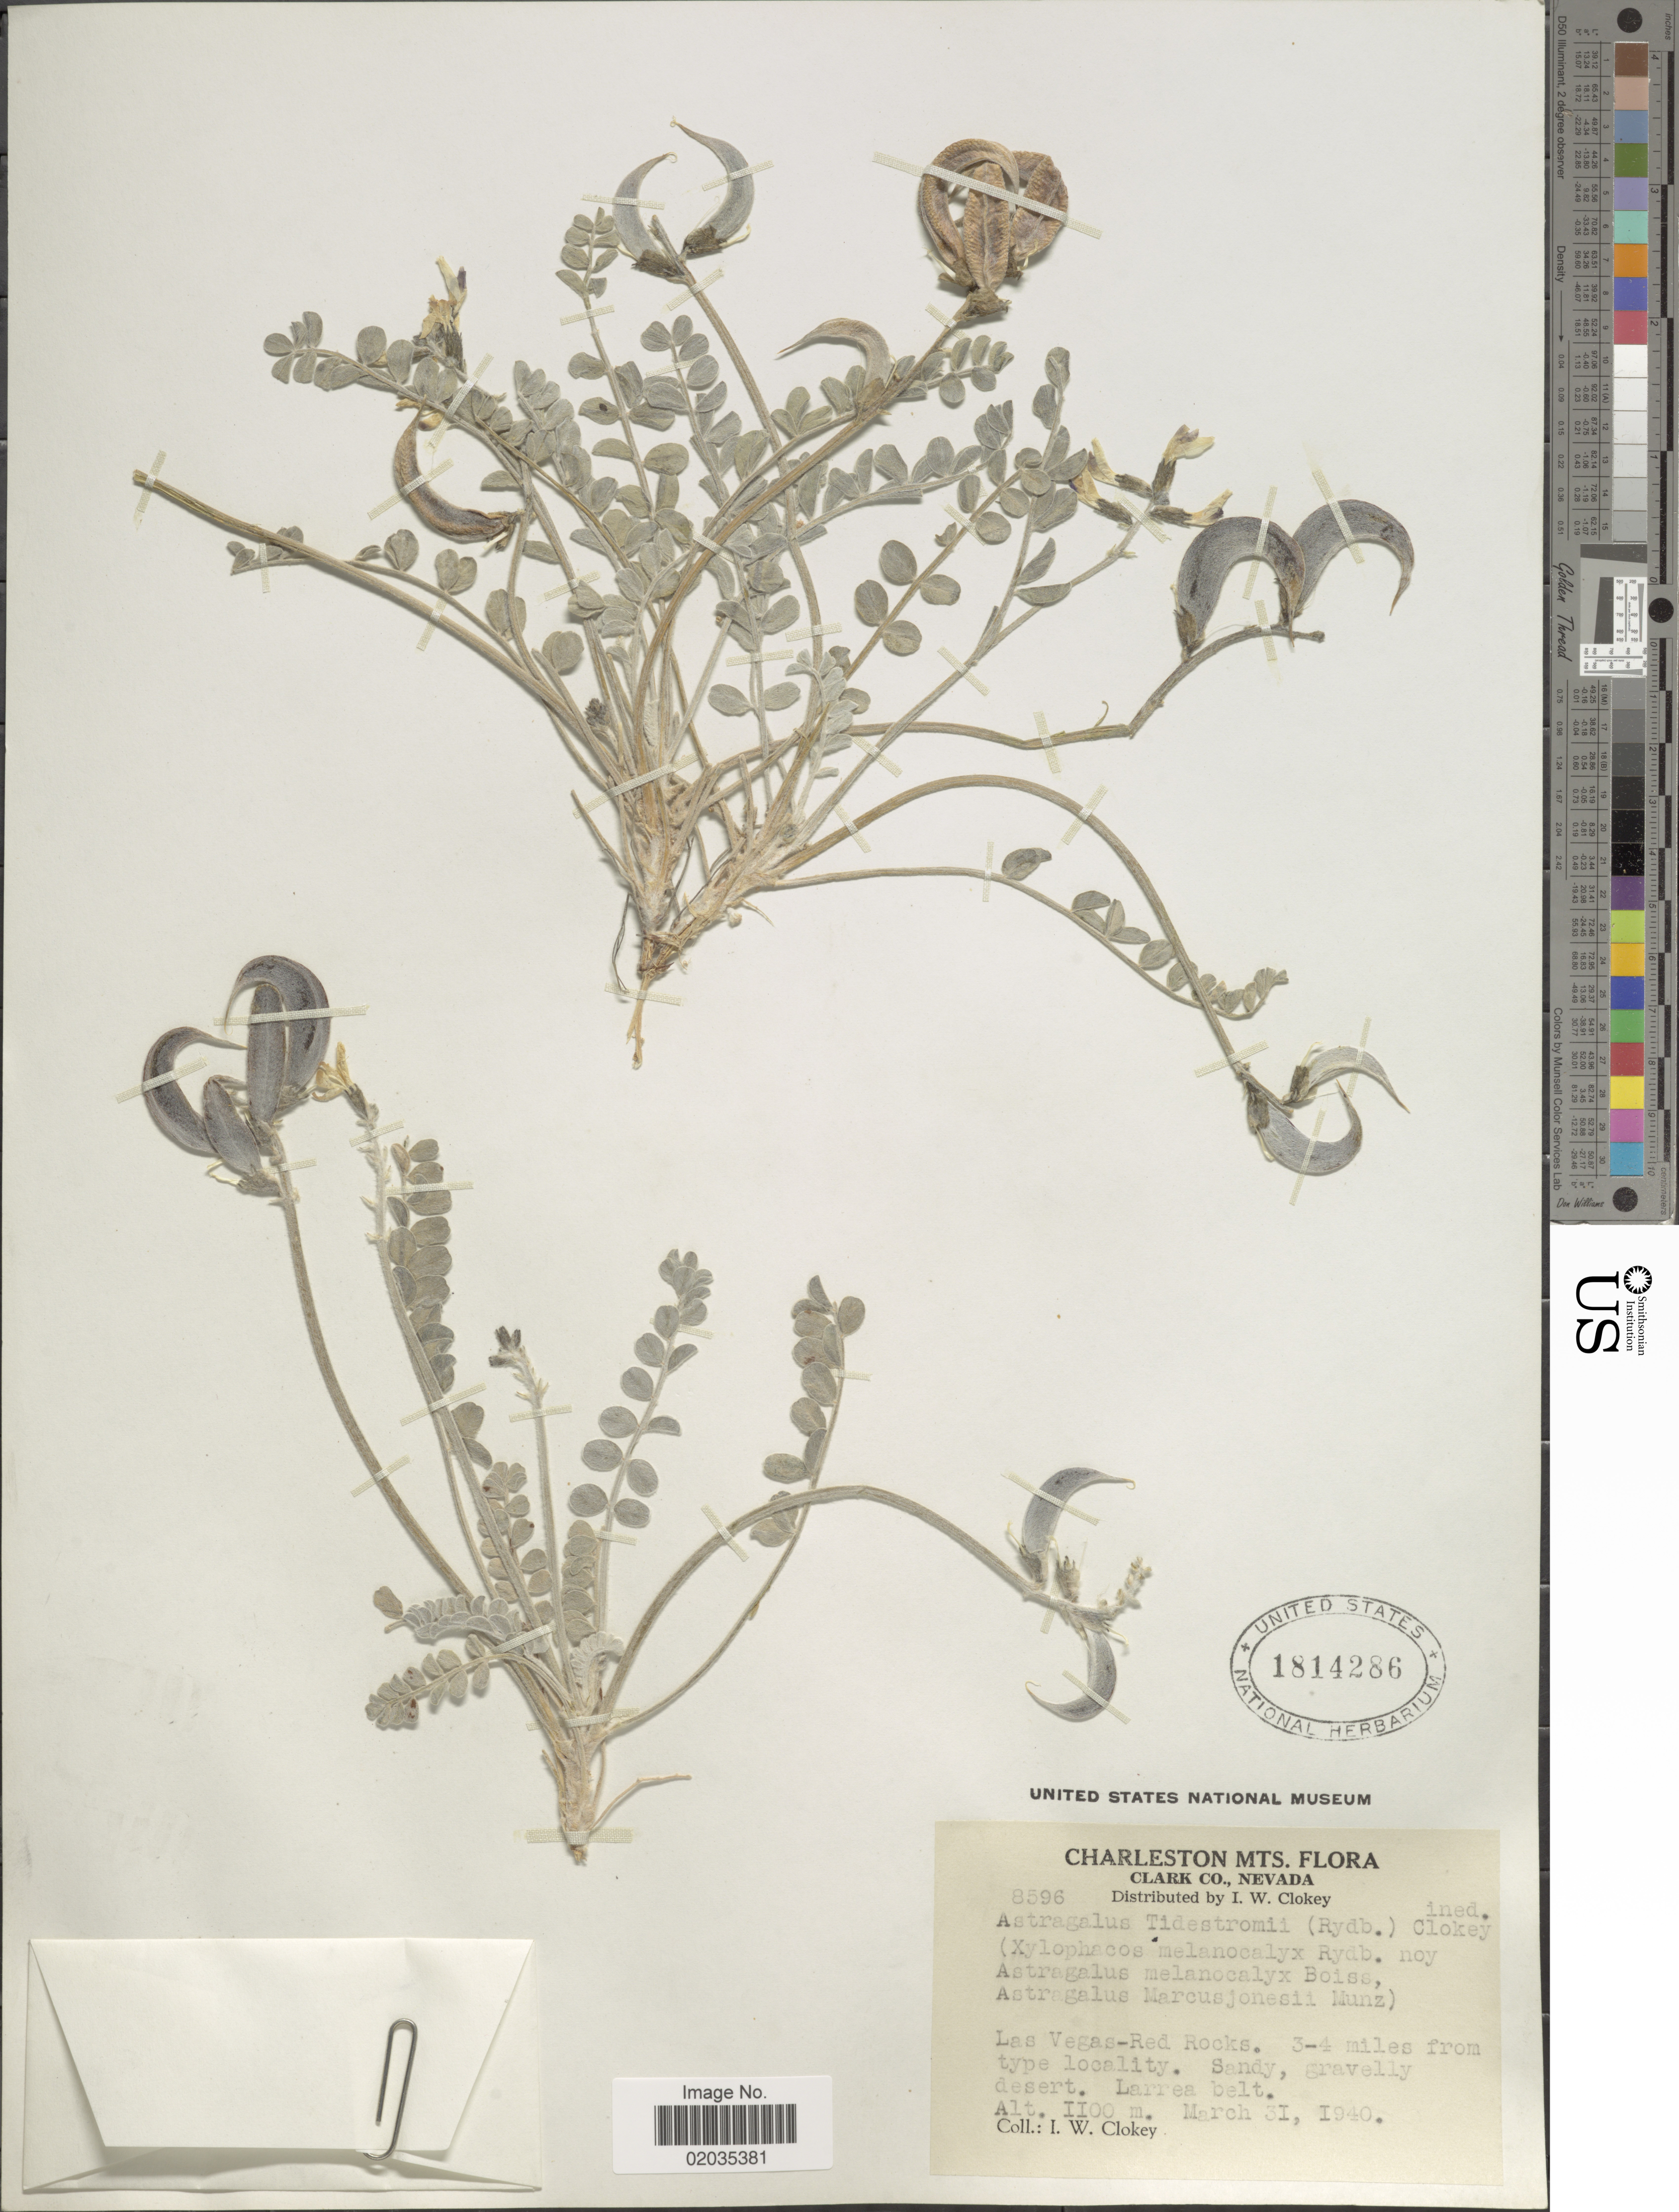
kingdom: Plantae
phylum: Tracheophyta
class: Magnoliopsida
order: Fabales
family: Fabaceae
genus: Astragalus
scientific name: Astragalus tidestromii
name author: (Rydb.) Clokey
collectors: I. W. Clokey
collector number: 8596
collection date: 1940-03-31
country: United States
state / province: Nevada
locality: Charleston Mts., Clark Co. Las Vegas-Red Rocks. 3.4 miles from type locality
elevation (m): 1100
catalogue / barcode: US 1814286